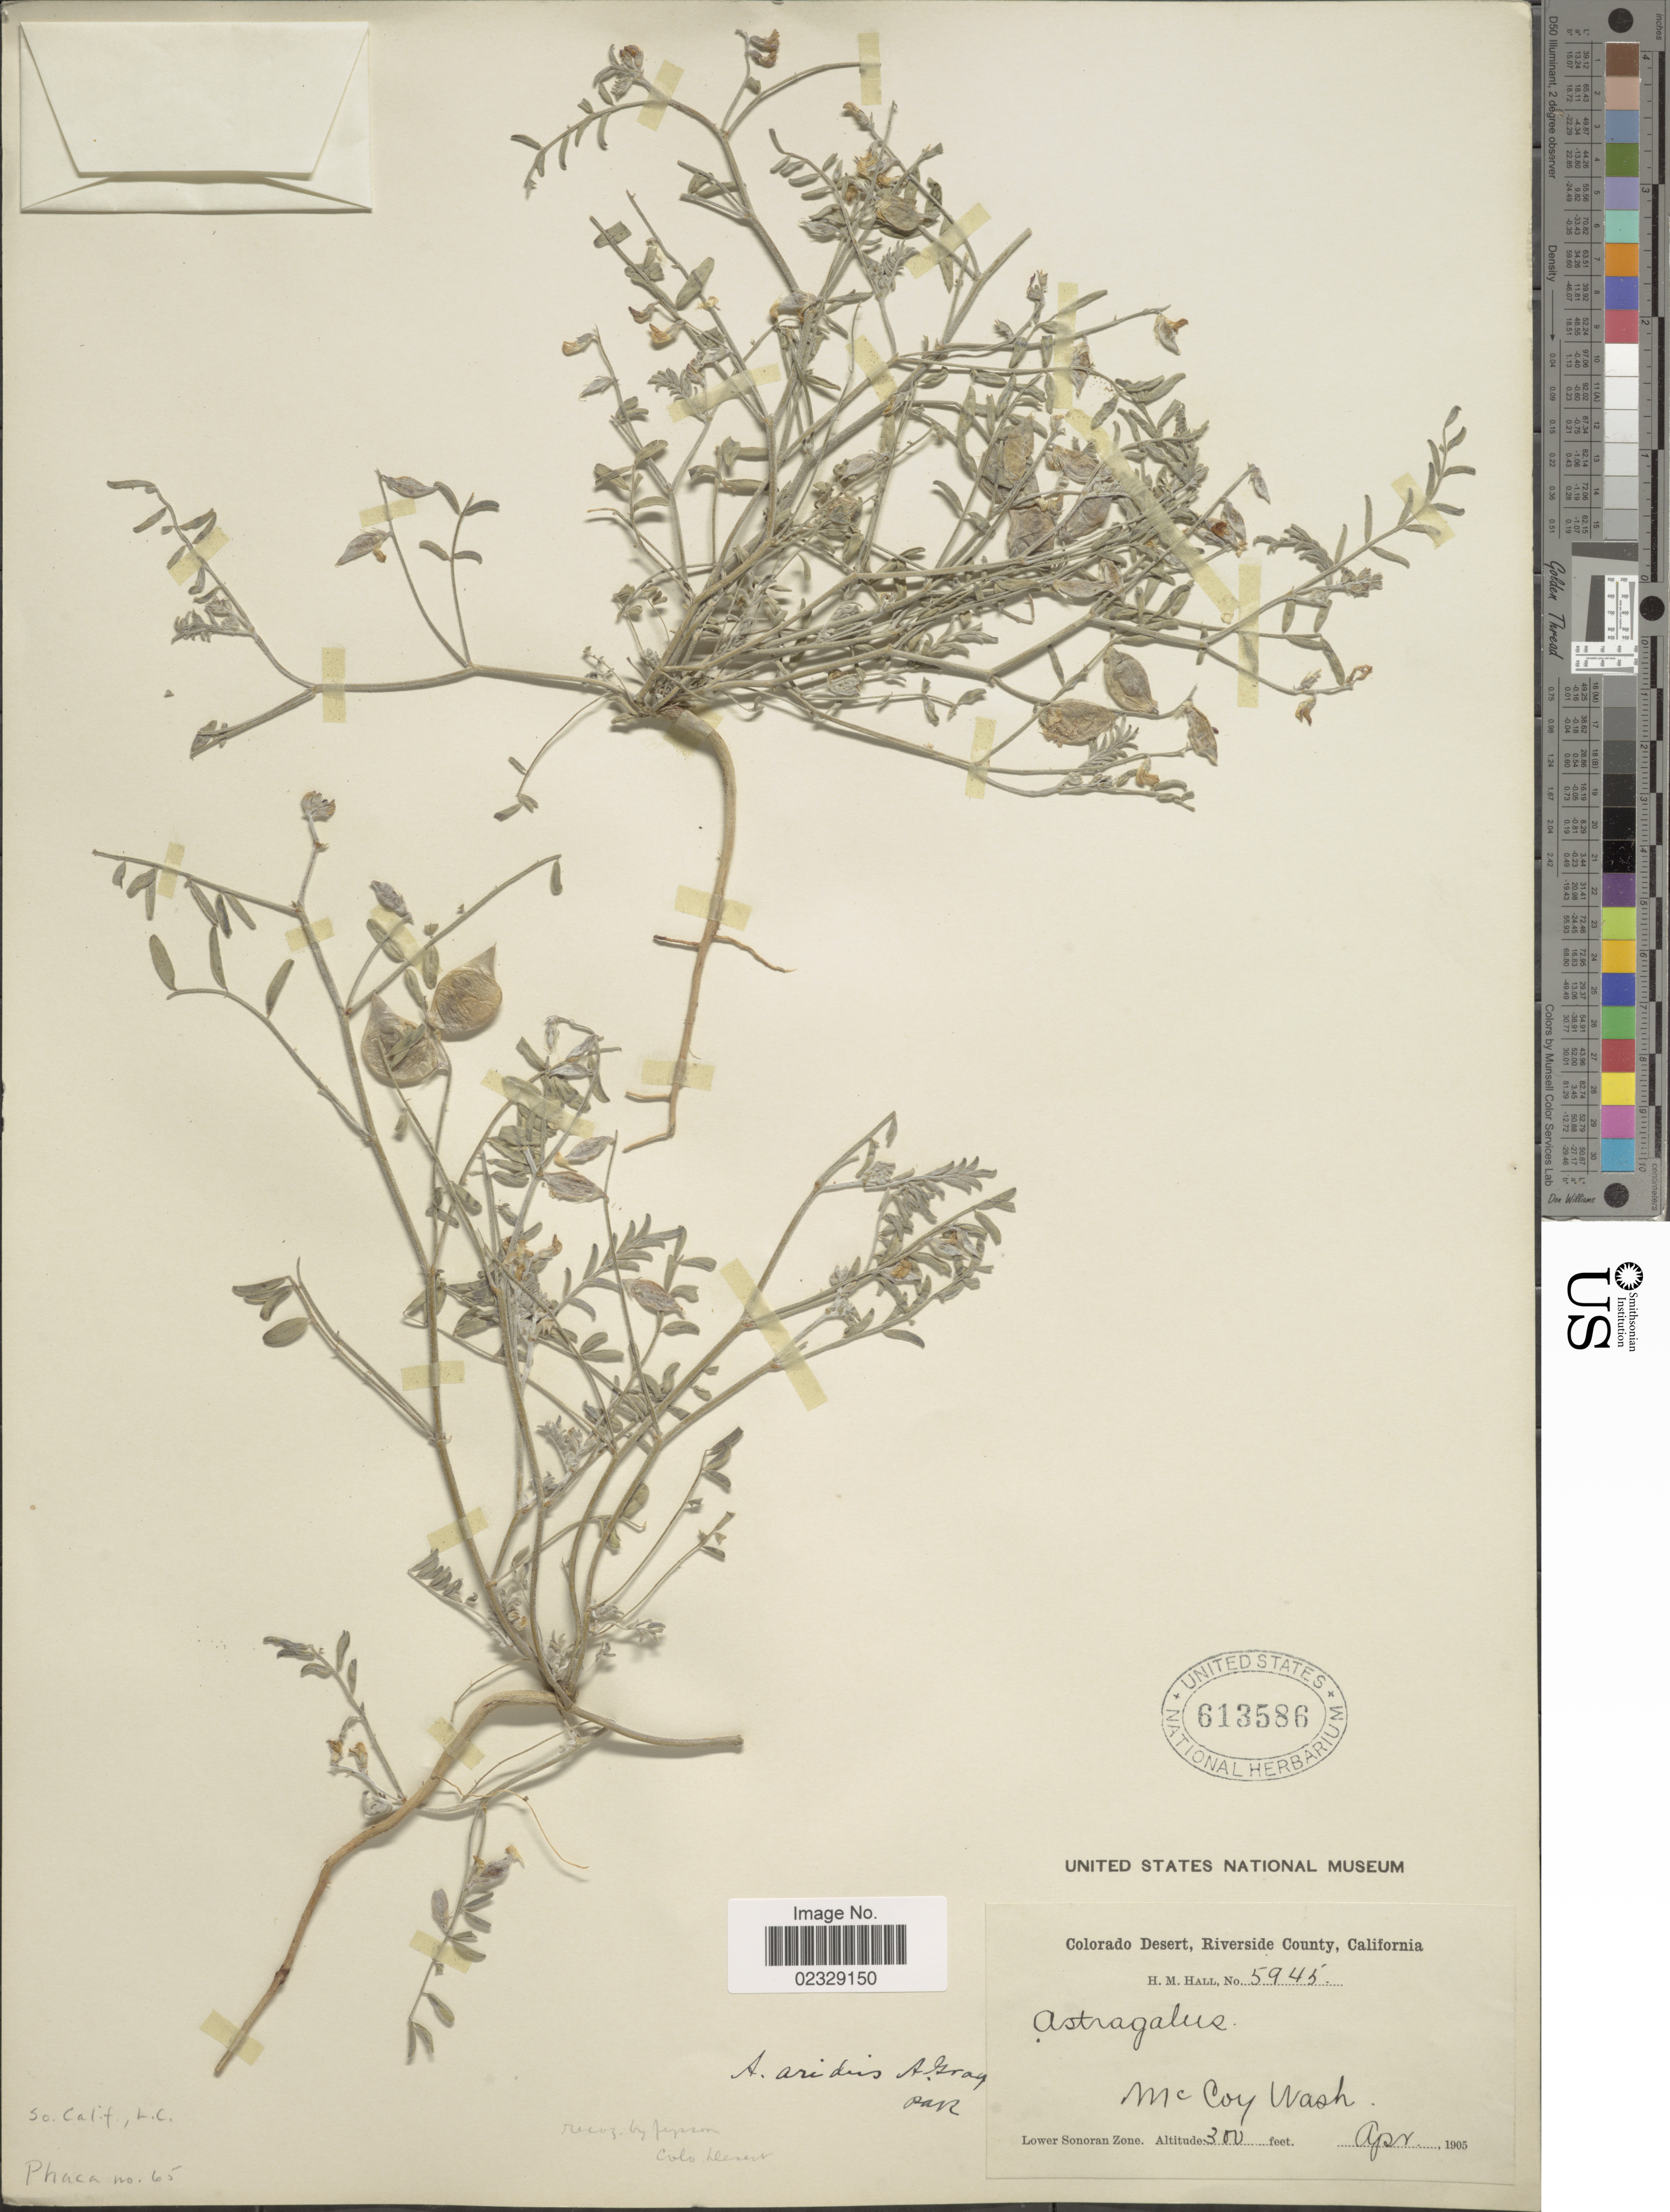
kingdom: Plantae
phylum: Tracheophyta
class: Magnoliopsida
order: Fabales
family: Fabaceae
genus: Astragalus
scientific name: Astragalus aridus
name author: A. Gray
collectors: H. M. Hall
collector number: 5945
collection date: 1905-04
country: United States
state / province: California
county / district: Riverside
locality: Colorado Desert, Riverside County, McCoy Wash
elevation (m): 91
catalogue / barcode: US 613586